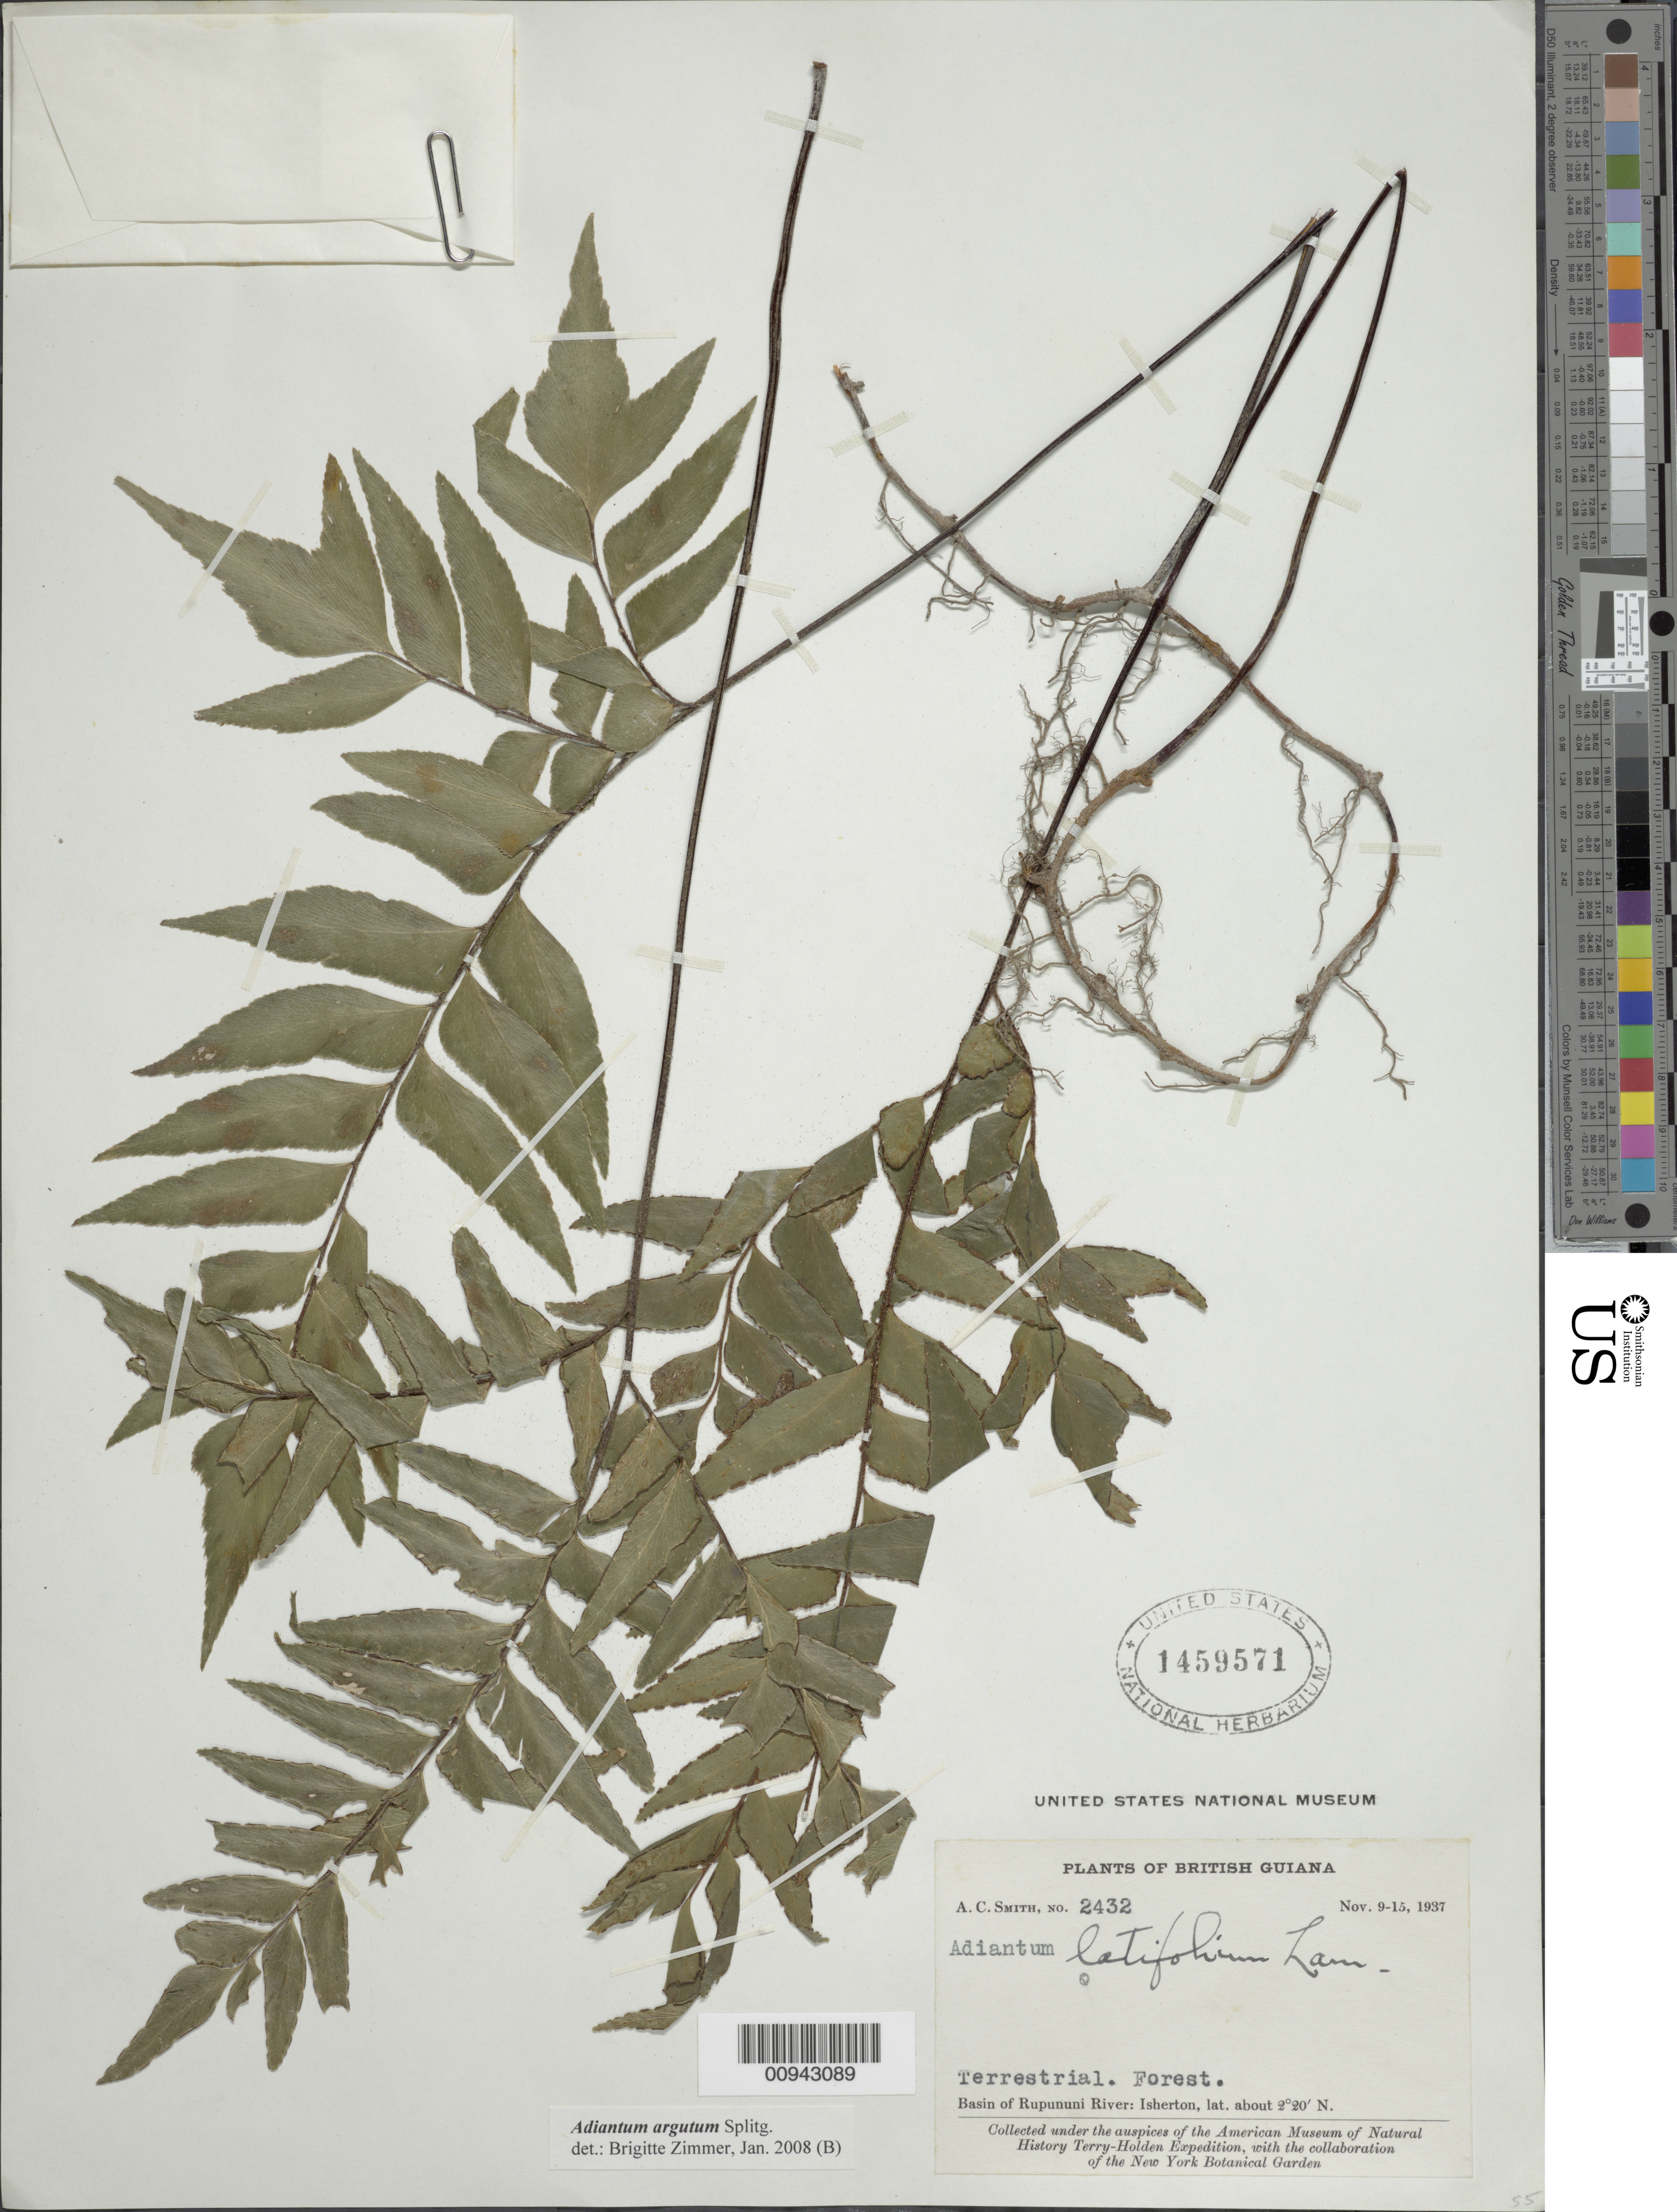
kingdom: Plantae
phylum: Tracheophyta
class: Polypodiopsida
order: Polypodiales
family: Pteridaceae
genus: Adiantum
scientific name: Adiantum argutum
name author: Splitg.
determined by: Zimmer, B.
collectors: A. C. Smith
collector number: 2432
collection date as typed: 9-Nov-37 to 15-Nov-37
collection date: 1937-11-09/1937-11-15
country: Guyana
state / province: U. Takutu-U. Essequibo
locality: Isherton, basin of Rupununi River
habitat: Forest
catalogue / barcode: US 1459571